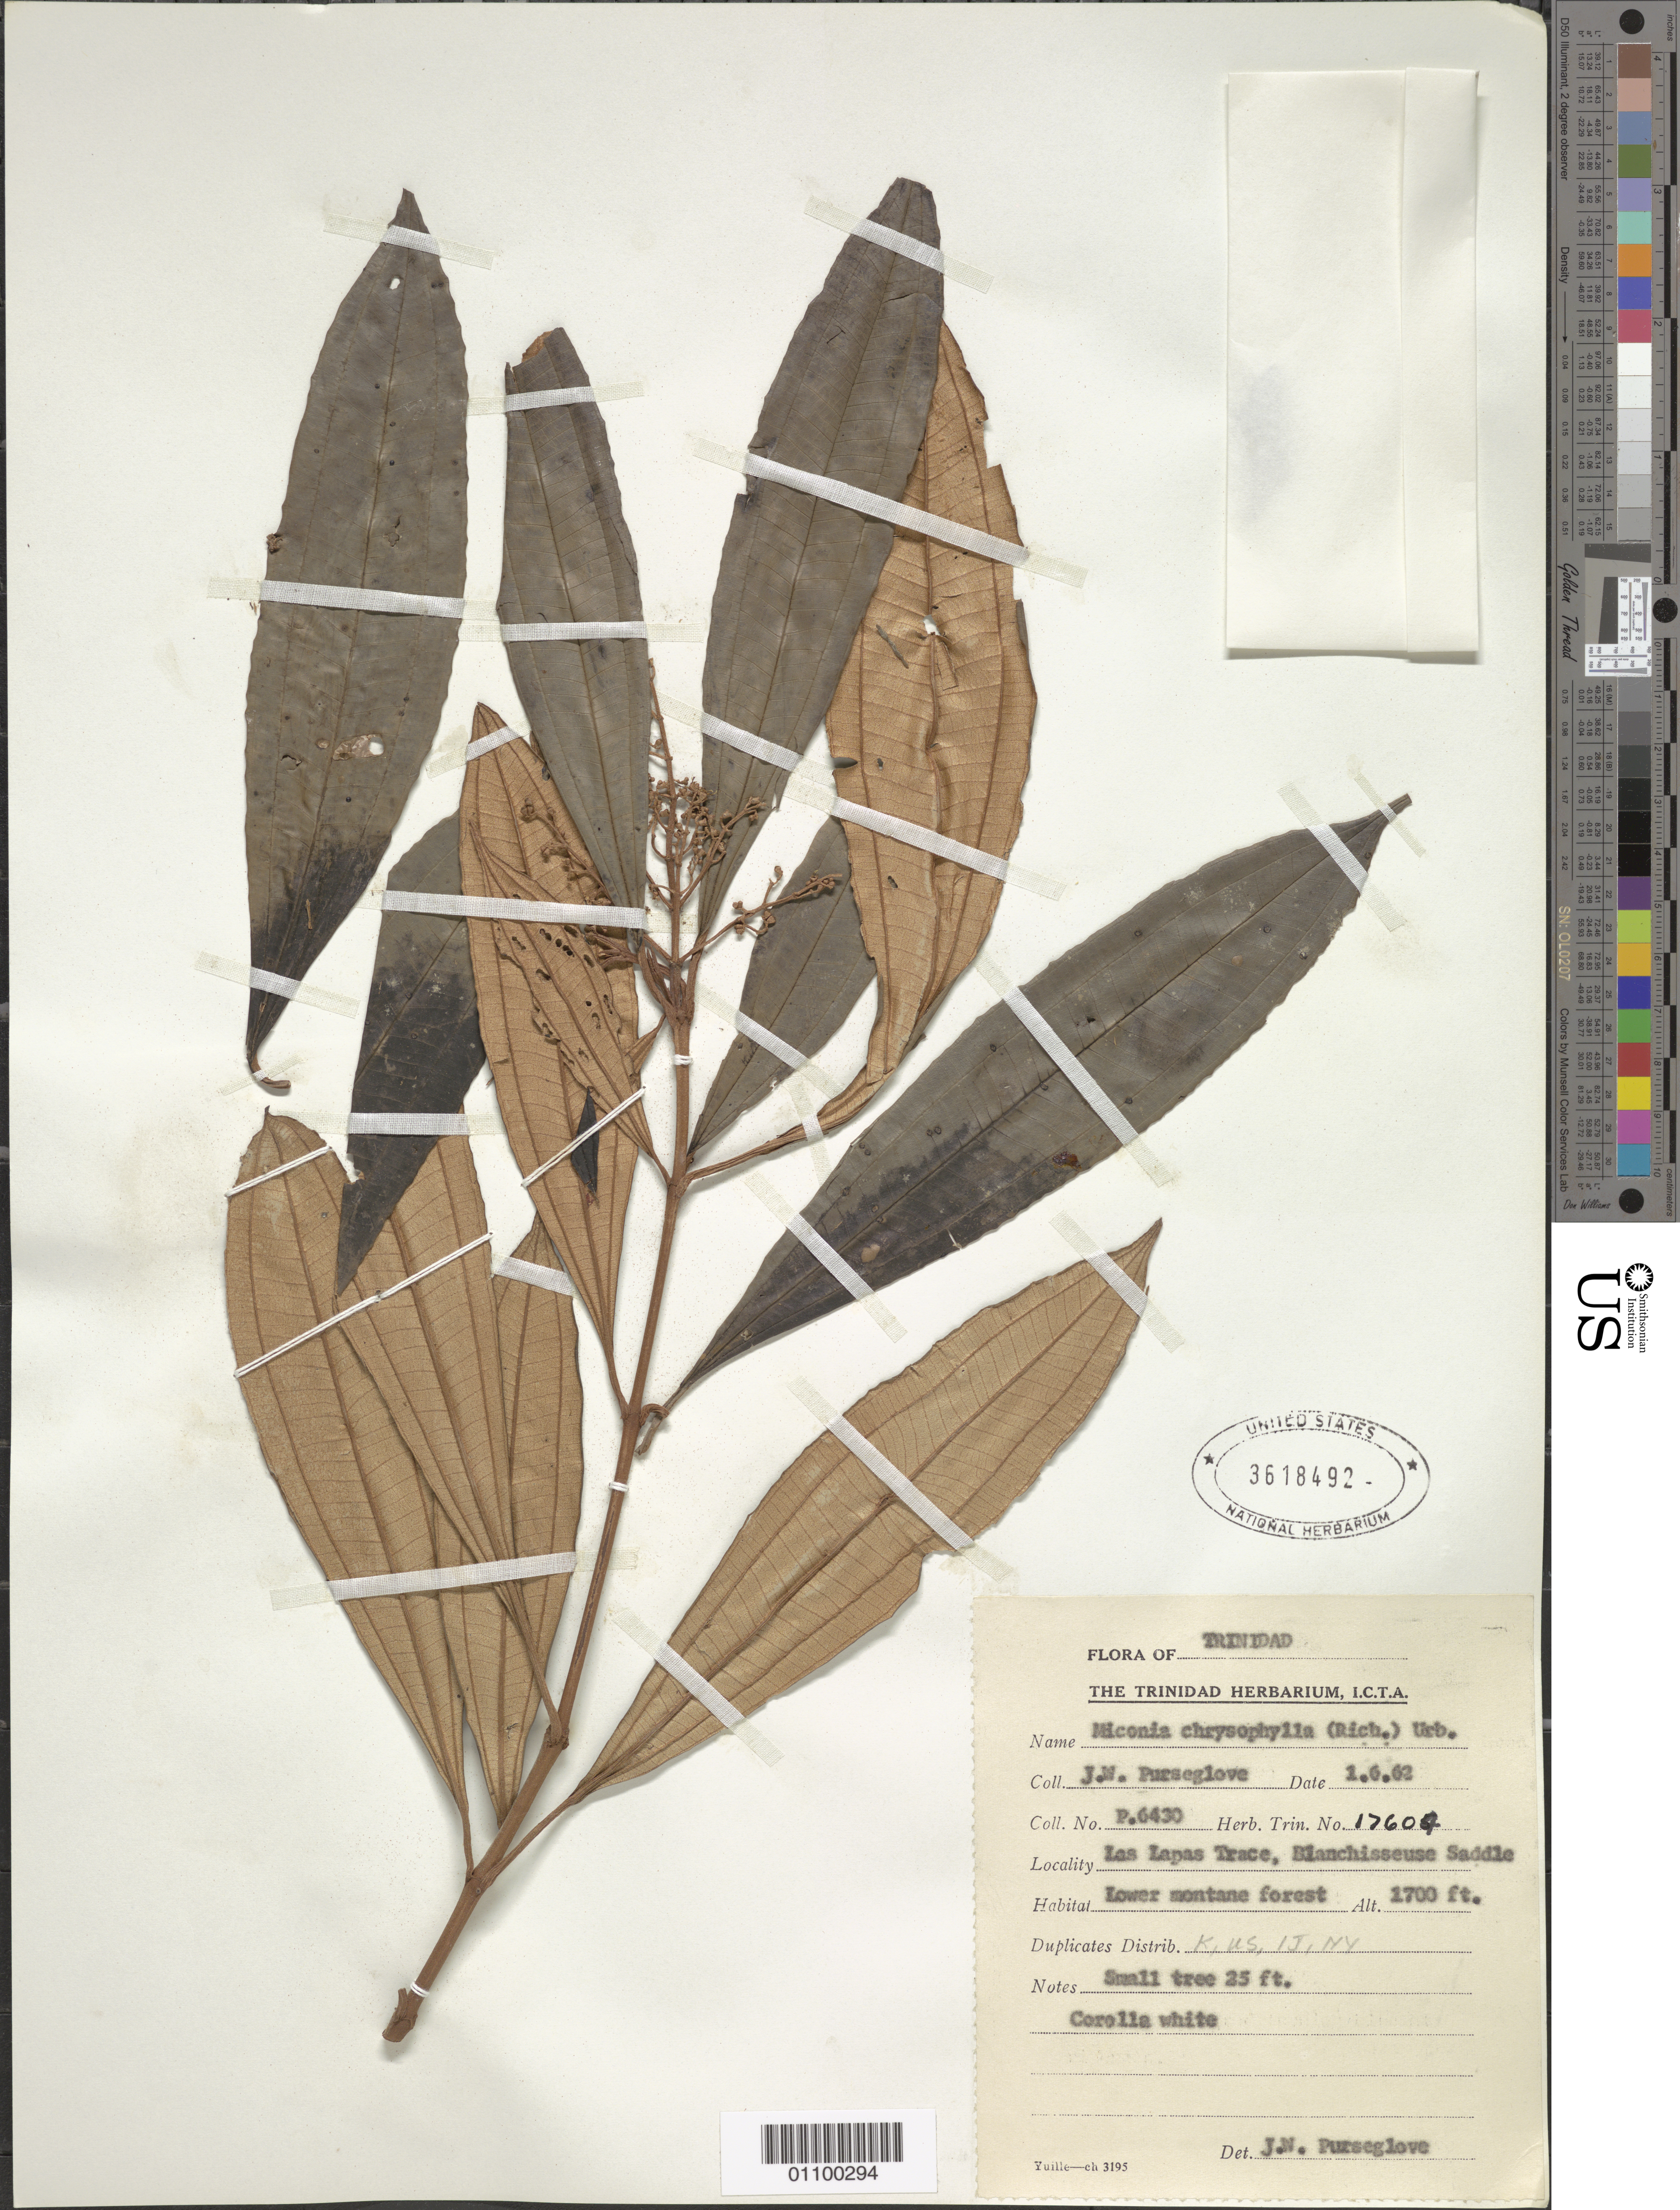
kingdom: Plantae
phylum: Tracheophyta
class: Magnoliopsida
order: Myrtales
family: Melastomataceae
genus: Miconia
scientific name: Miconia chrysophylla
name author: (Rich.) Urb.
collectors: J. Purseglove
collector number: P.6430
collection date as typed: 06 Jan 1962 or 01 Jun 1962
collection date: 1962-01-06 or 1962-06-01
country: Trinidad and Tobago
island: Trinidad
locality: Los Lapas Trace, Blanchisseuse Rd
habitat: lower montane forest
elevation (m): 518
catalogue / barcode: US 3618492